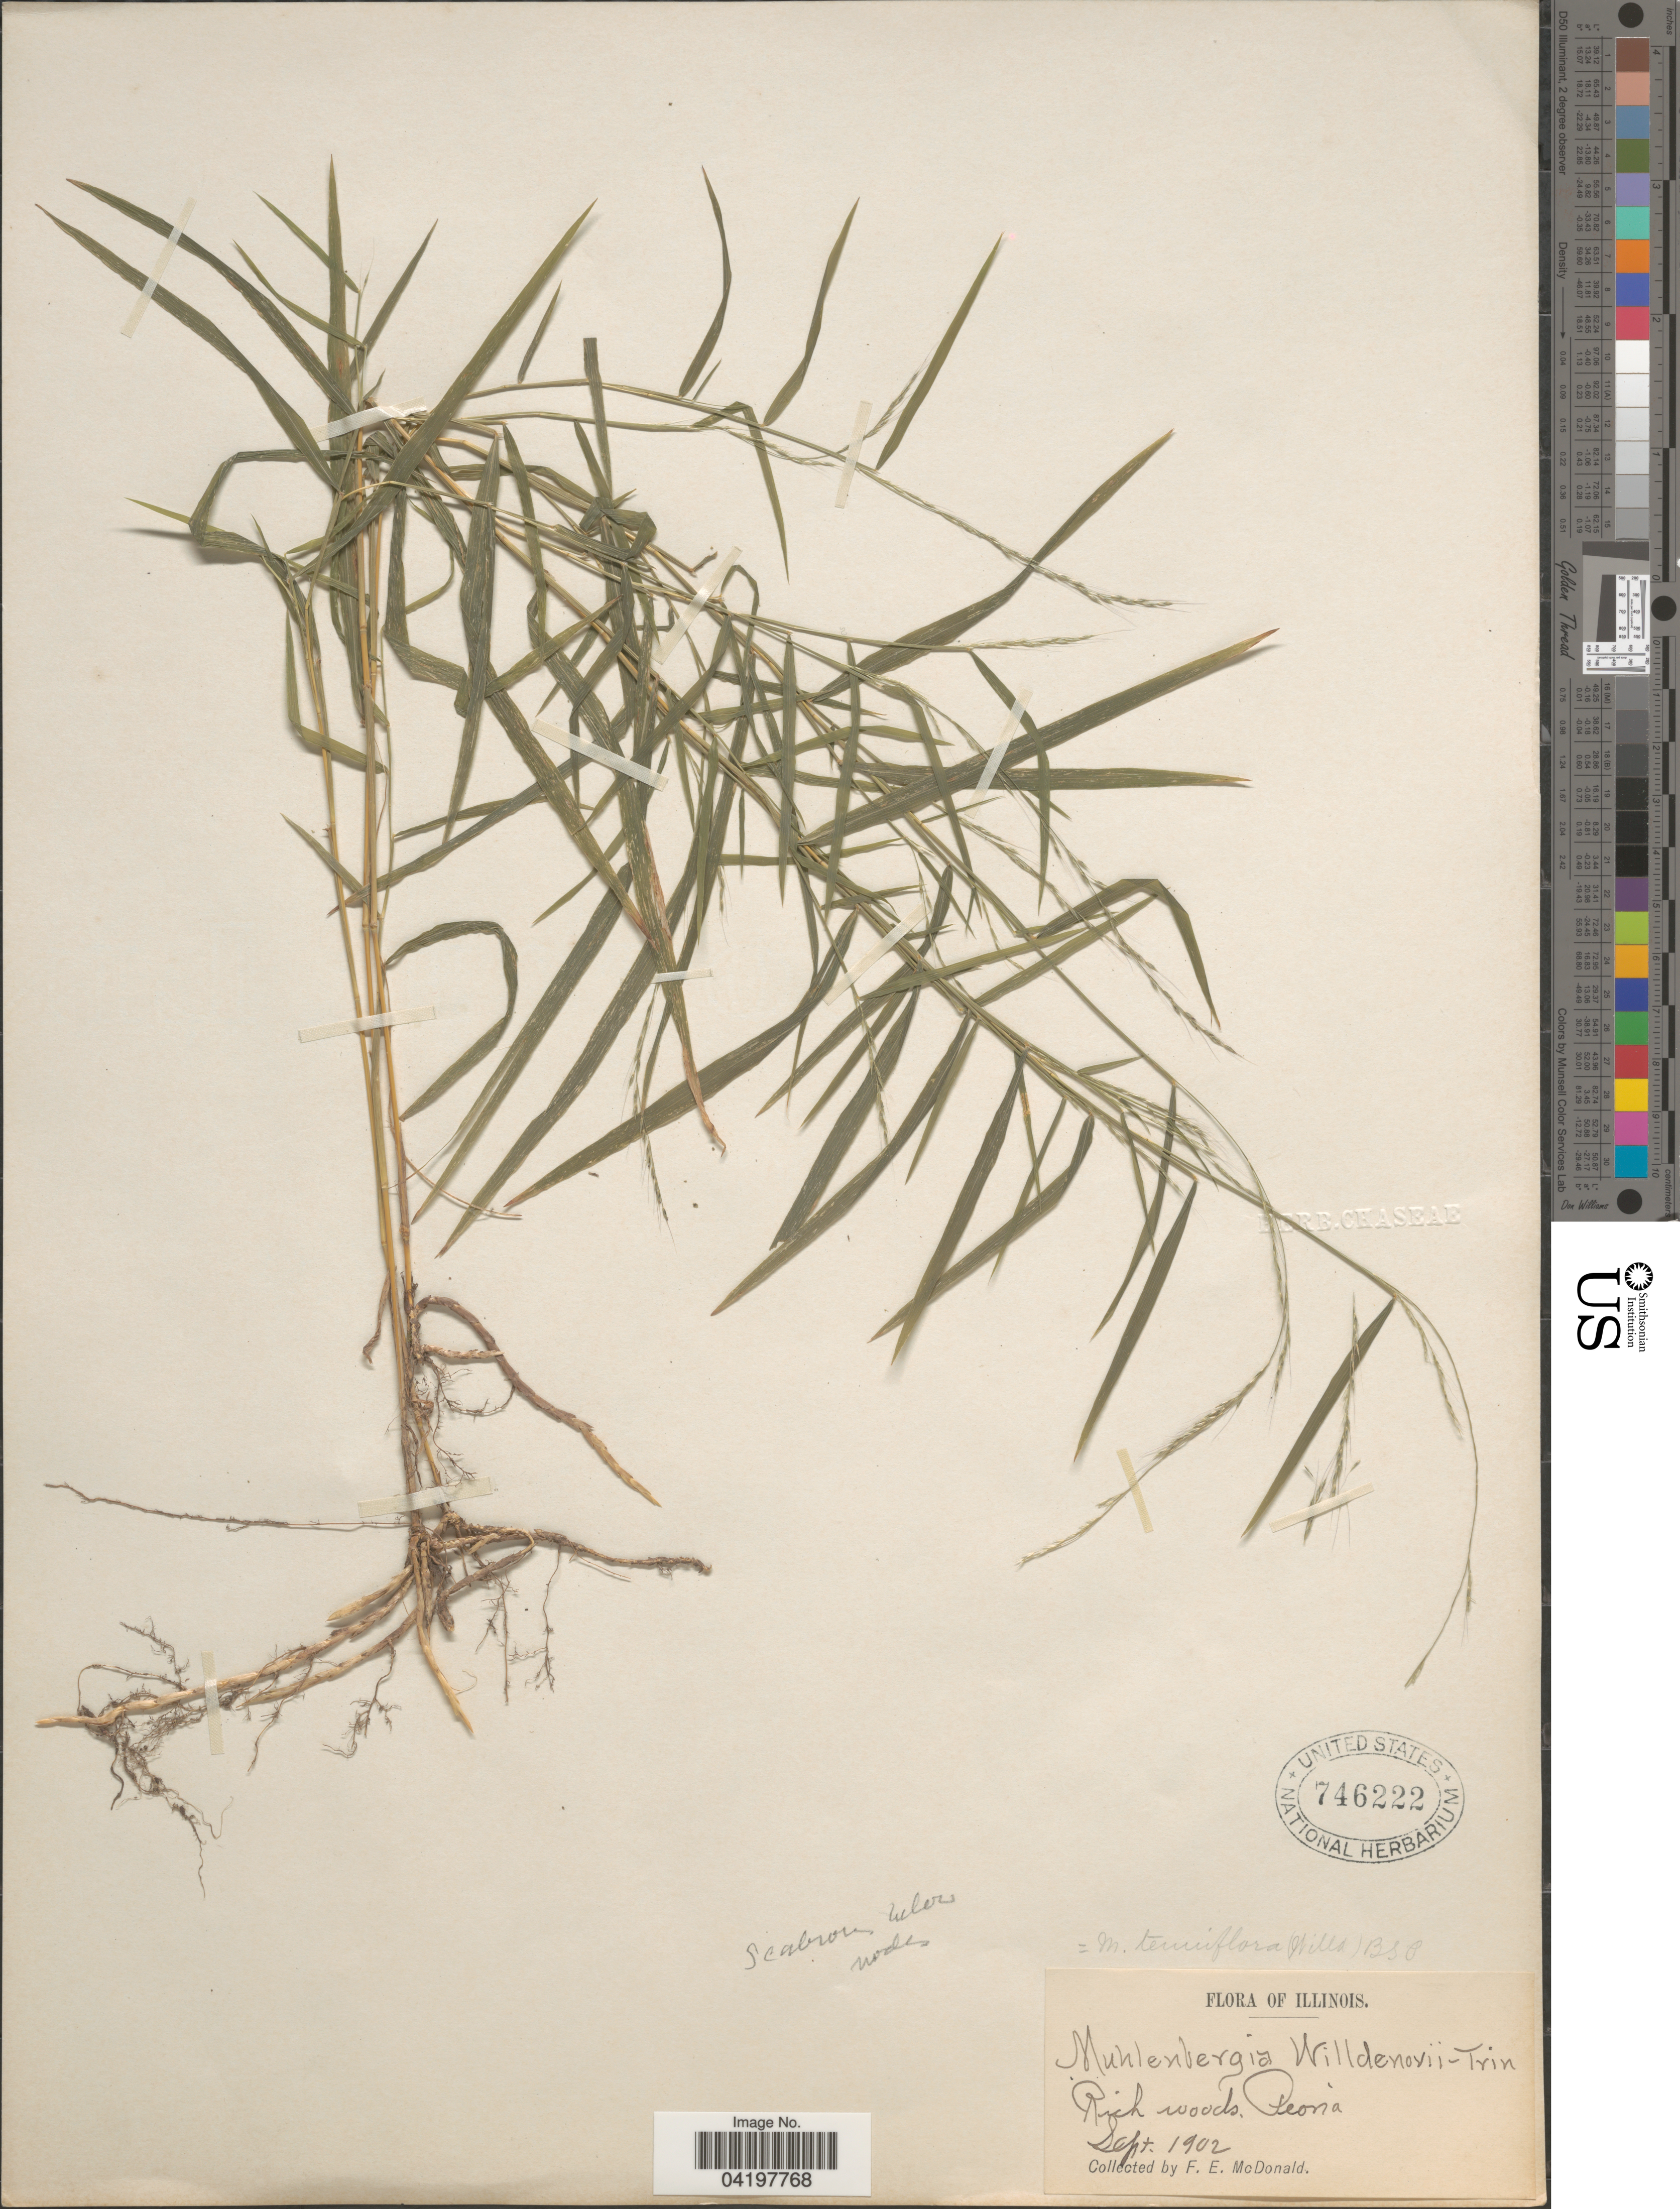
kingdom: Plantae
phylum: Tracheophyta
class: Liliopsida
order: Poales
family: Poaceae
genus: Muhlenbergia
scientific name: Muhlenbergia sylvatica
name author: (Torr.) Torr. ex A. Gray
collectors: F. E. McDonald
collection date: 1902-09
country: United States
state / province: Illinois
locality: Peoria.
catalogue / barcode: US 746222